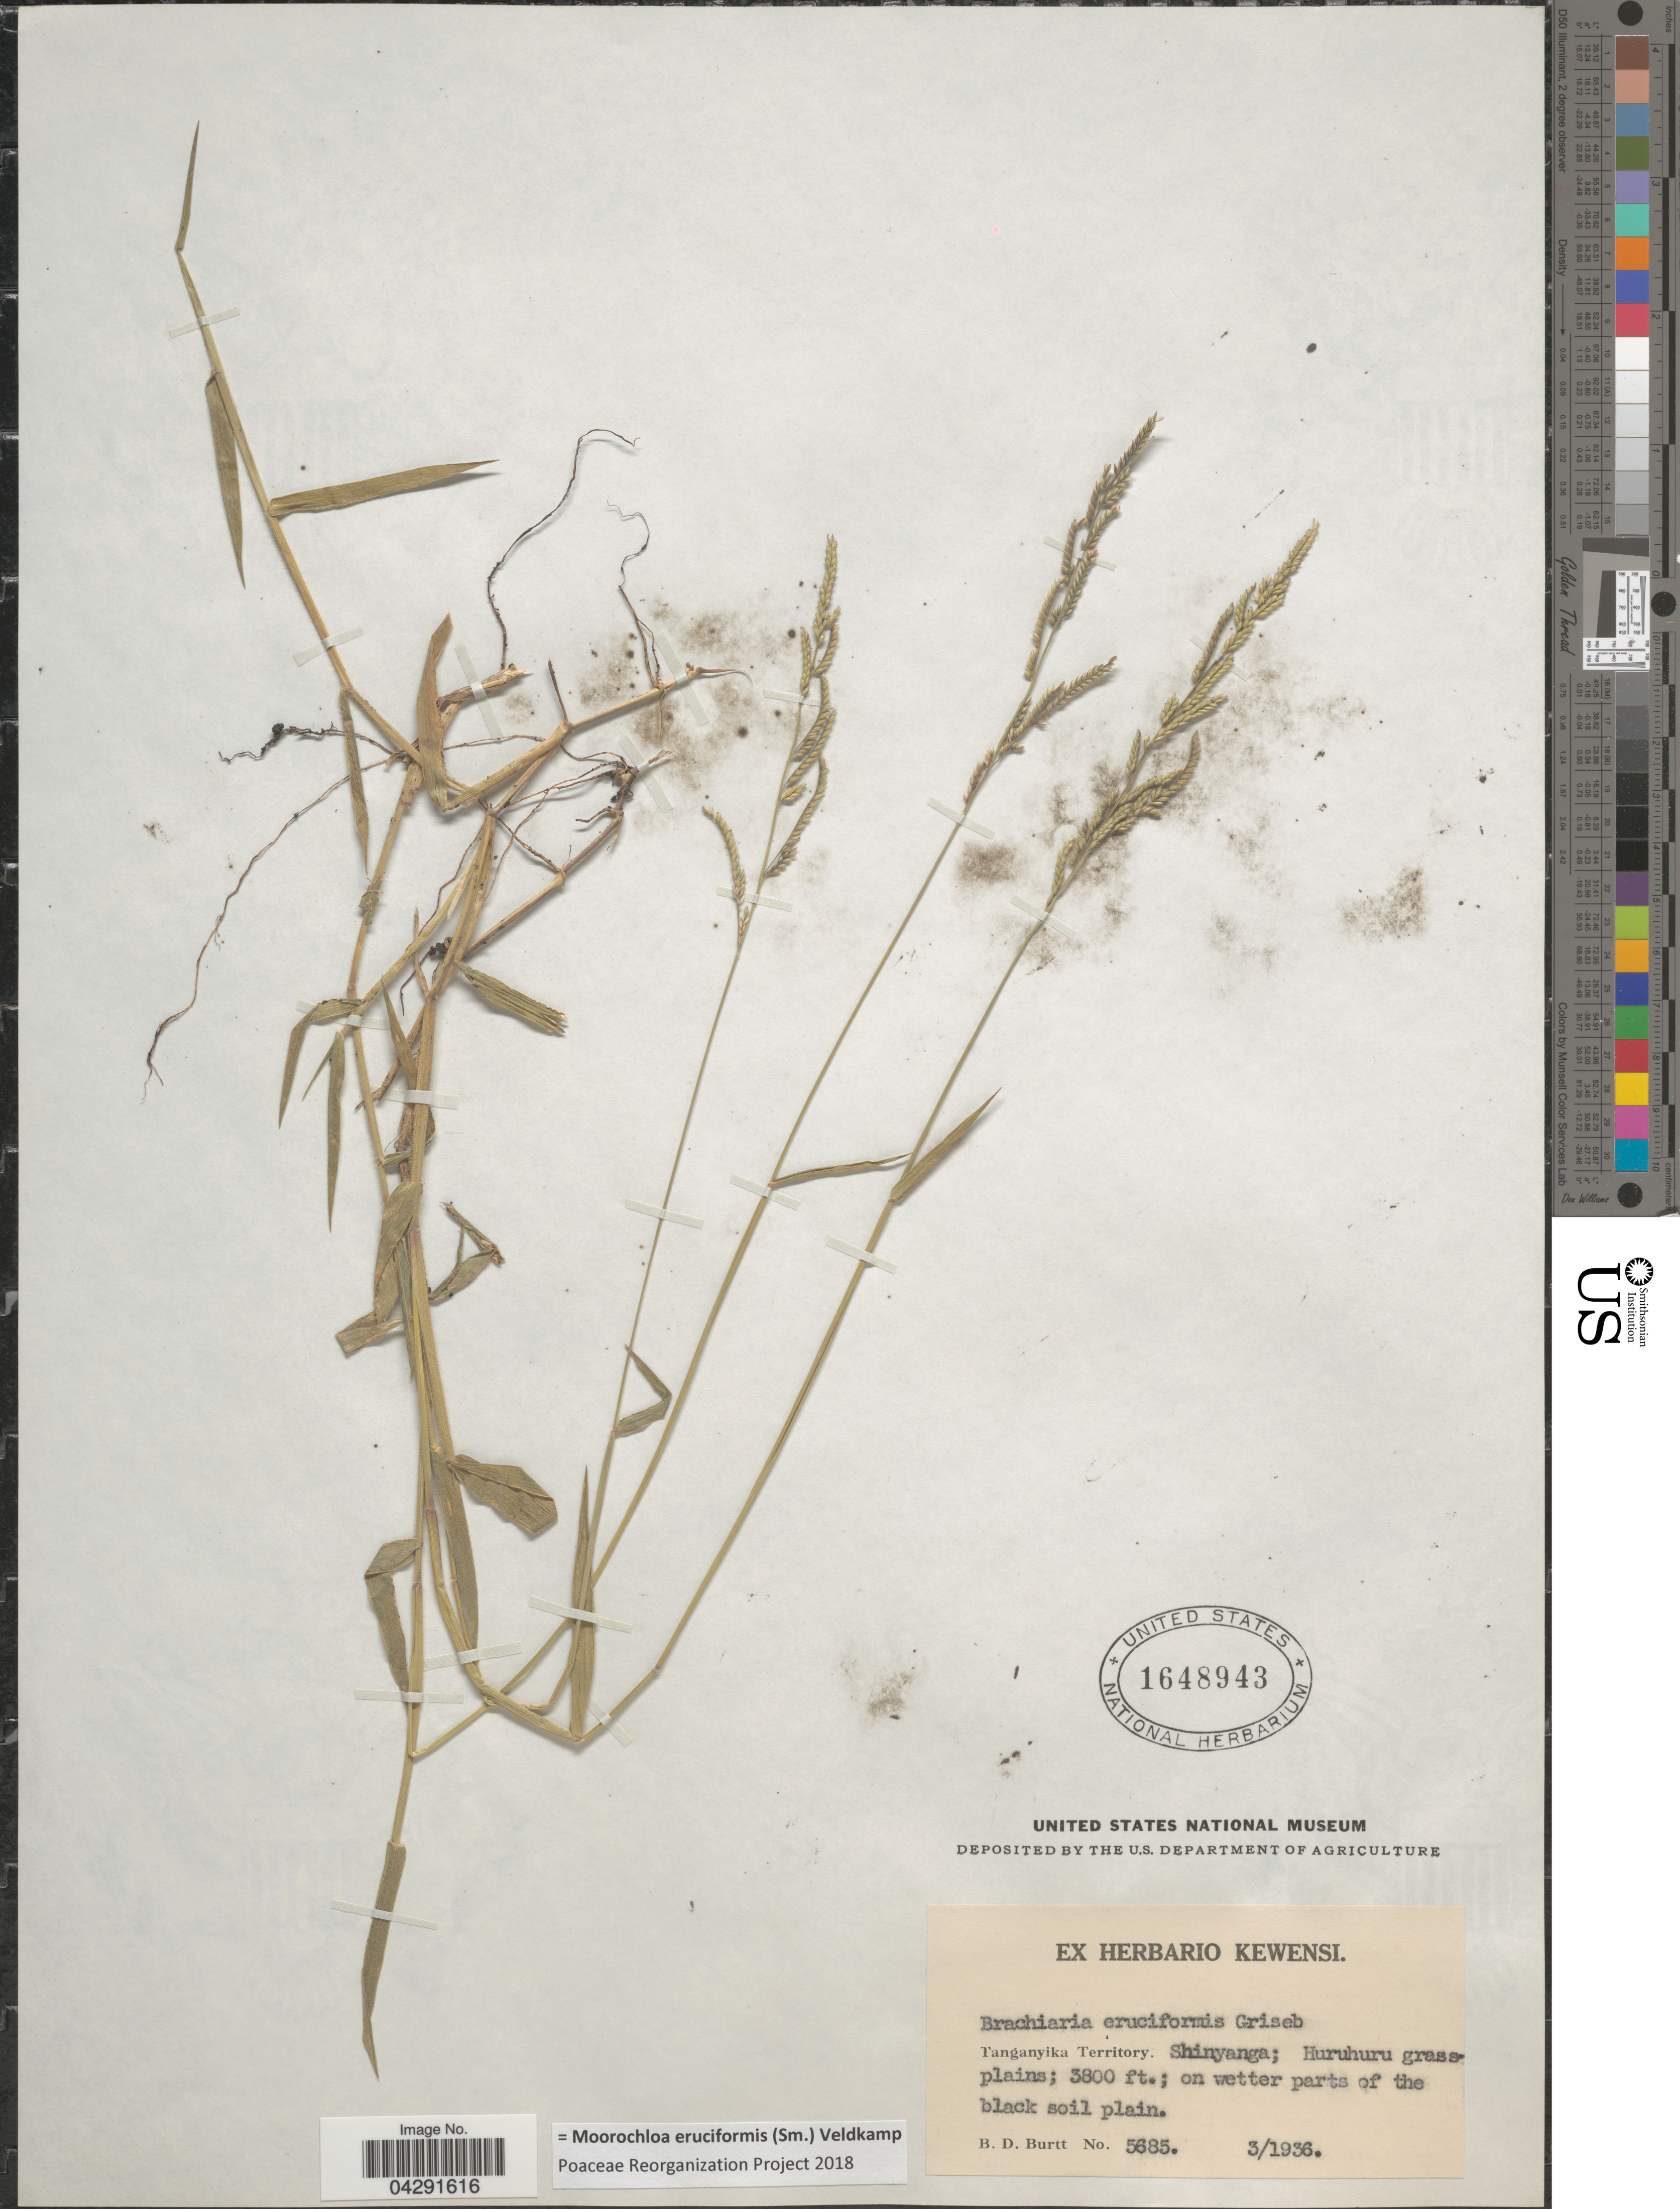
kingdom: Plantae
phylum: Tracheophyta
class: Liliopsida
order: Poales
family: Poaceae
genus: Moorochloa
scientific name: Moorochloa eruciformis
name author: (Sm.) Veldkamp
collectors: B. D. Burtt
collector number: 5685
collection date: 1936-03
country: Tanzania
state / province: Shinyanga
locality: Tanganyika Territory. Shinyanga; Huruhuru grassplains; on wetter parts of the black soil plain.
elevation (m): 1158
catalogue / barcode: US 1648943